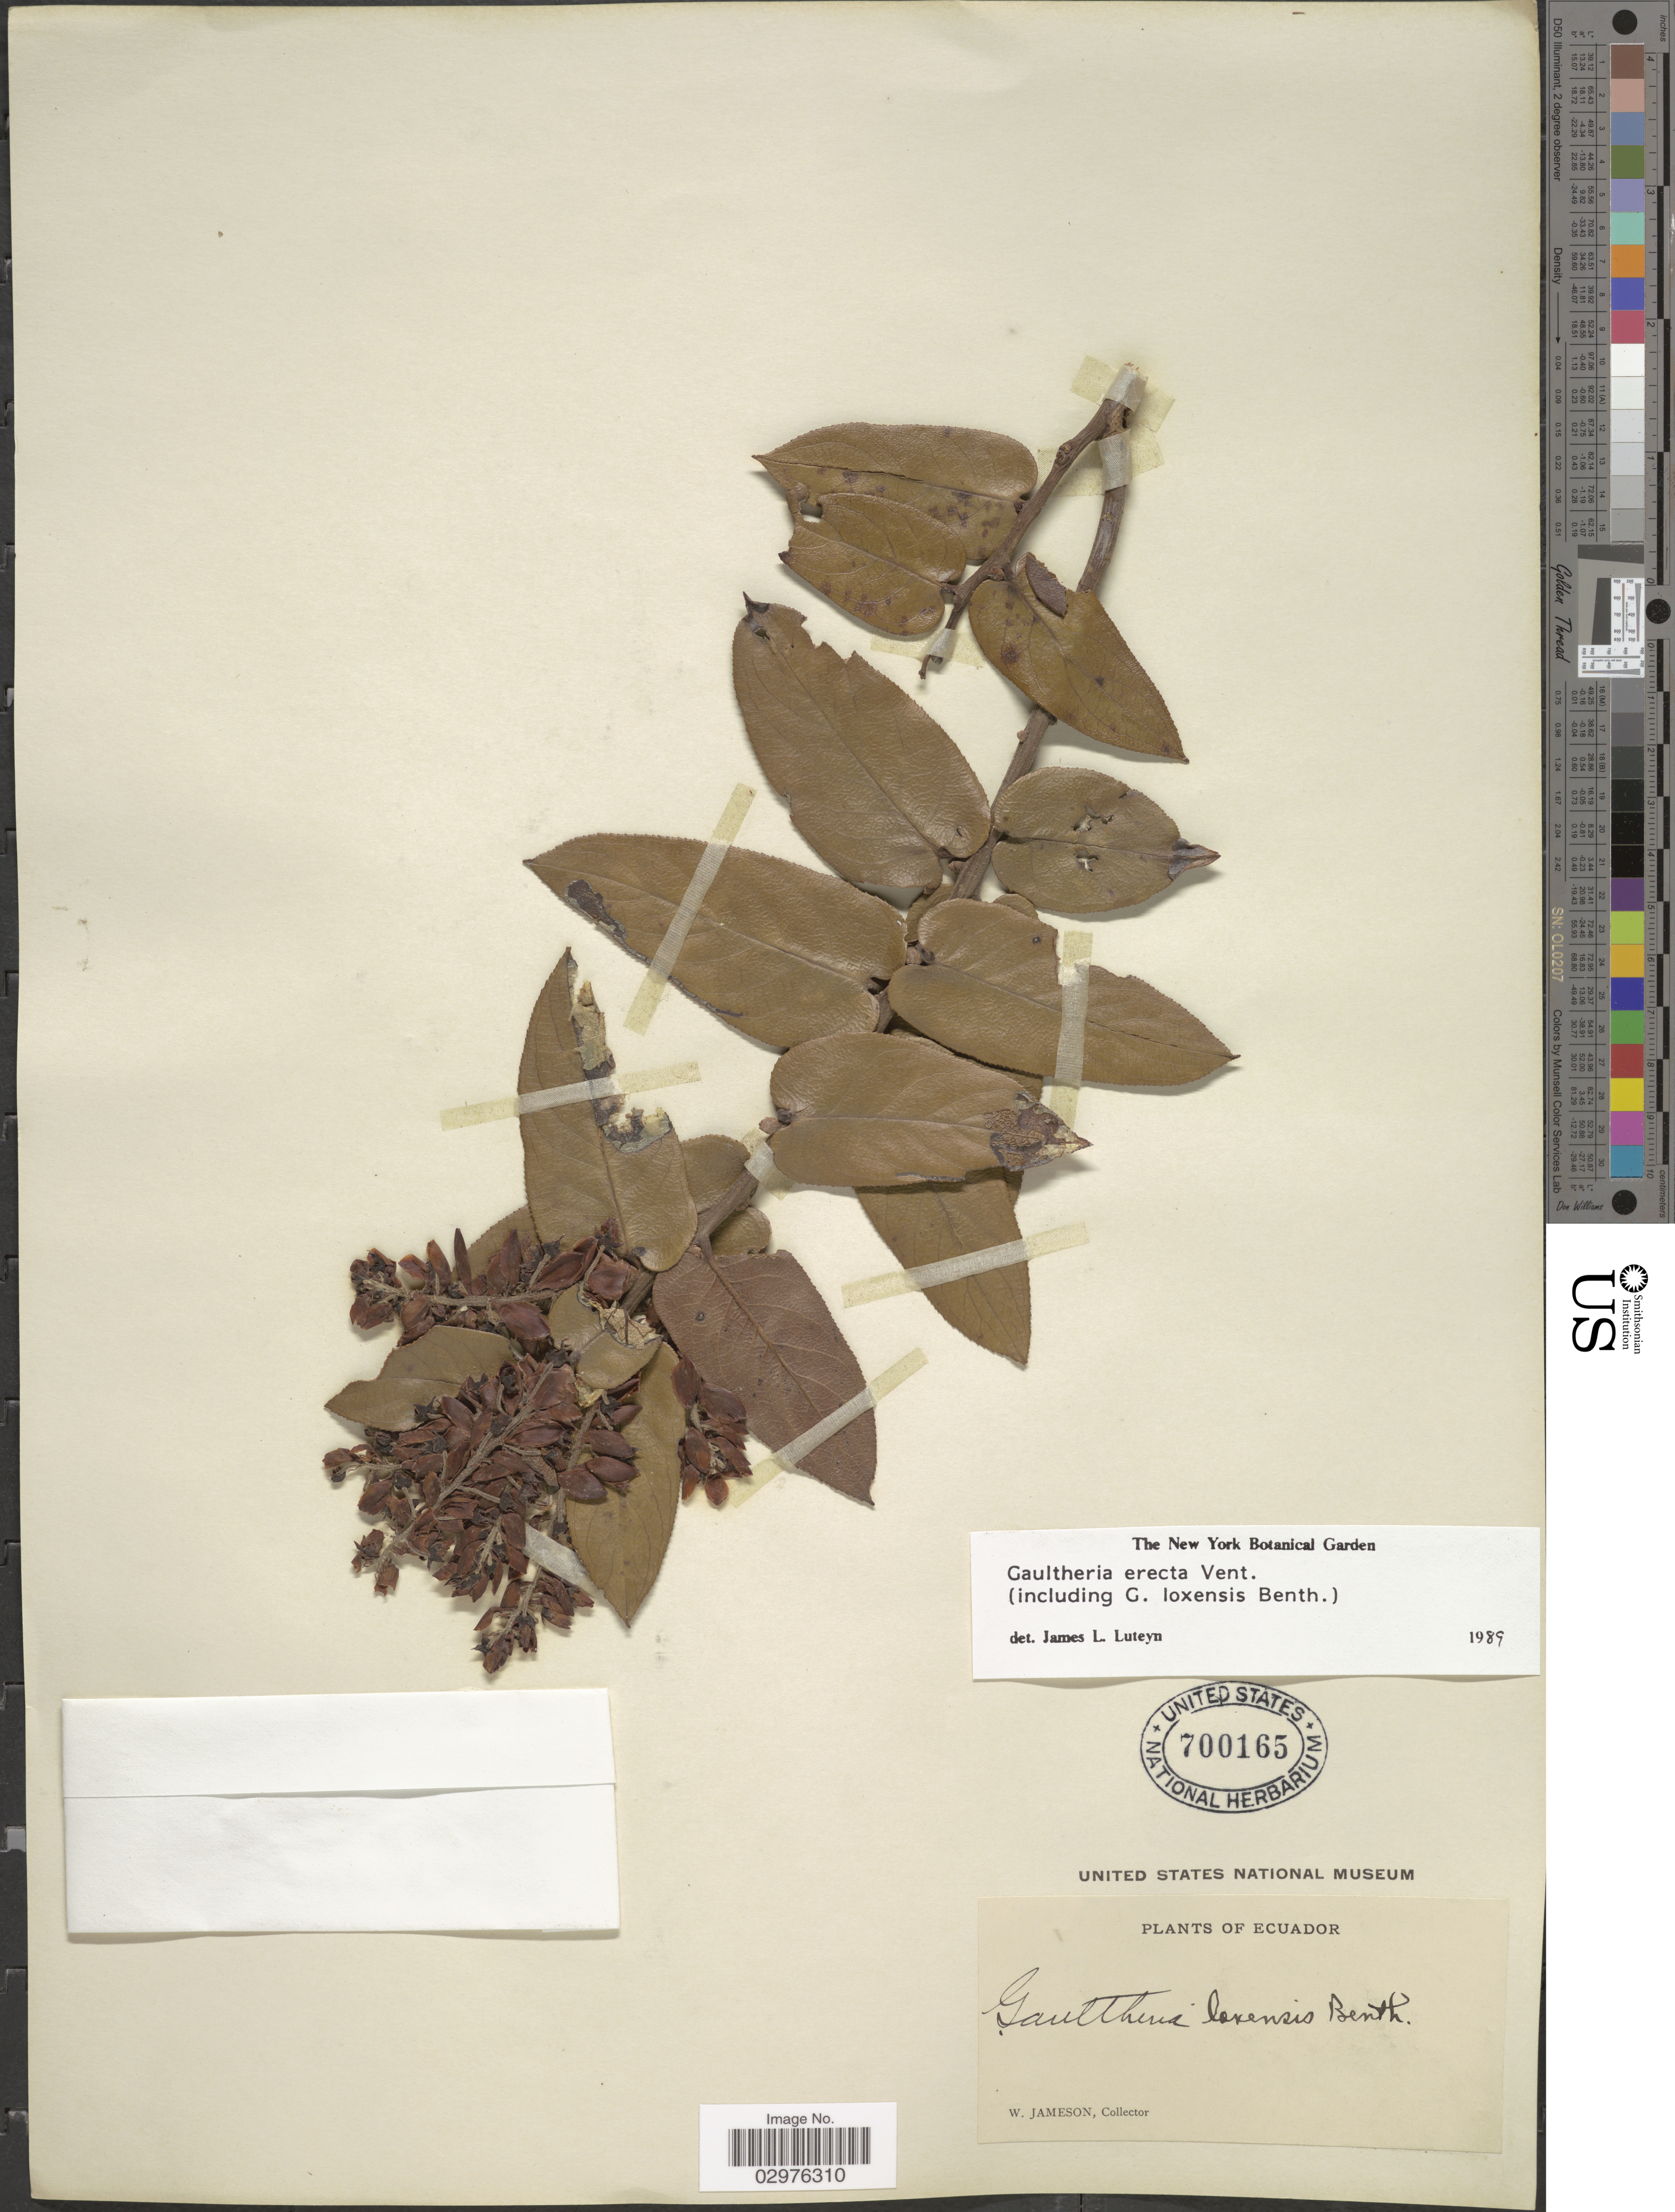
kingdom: Plantae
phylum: Tracheophyta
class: Magnoliopsida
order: Ericales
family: Ericaceae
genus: Gaultheria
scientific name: Gaultheria erecta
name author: Vent.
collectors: W. Jameson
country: Ecuador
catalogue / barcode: US 700165